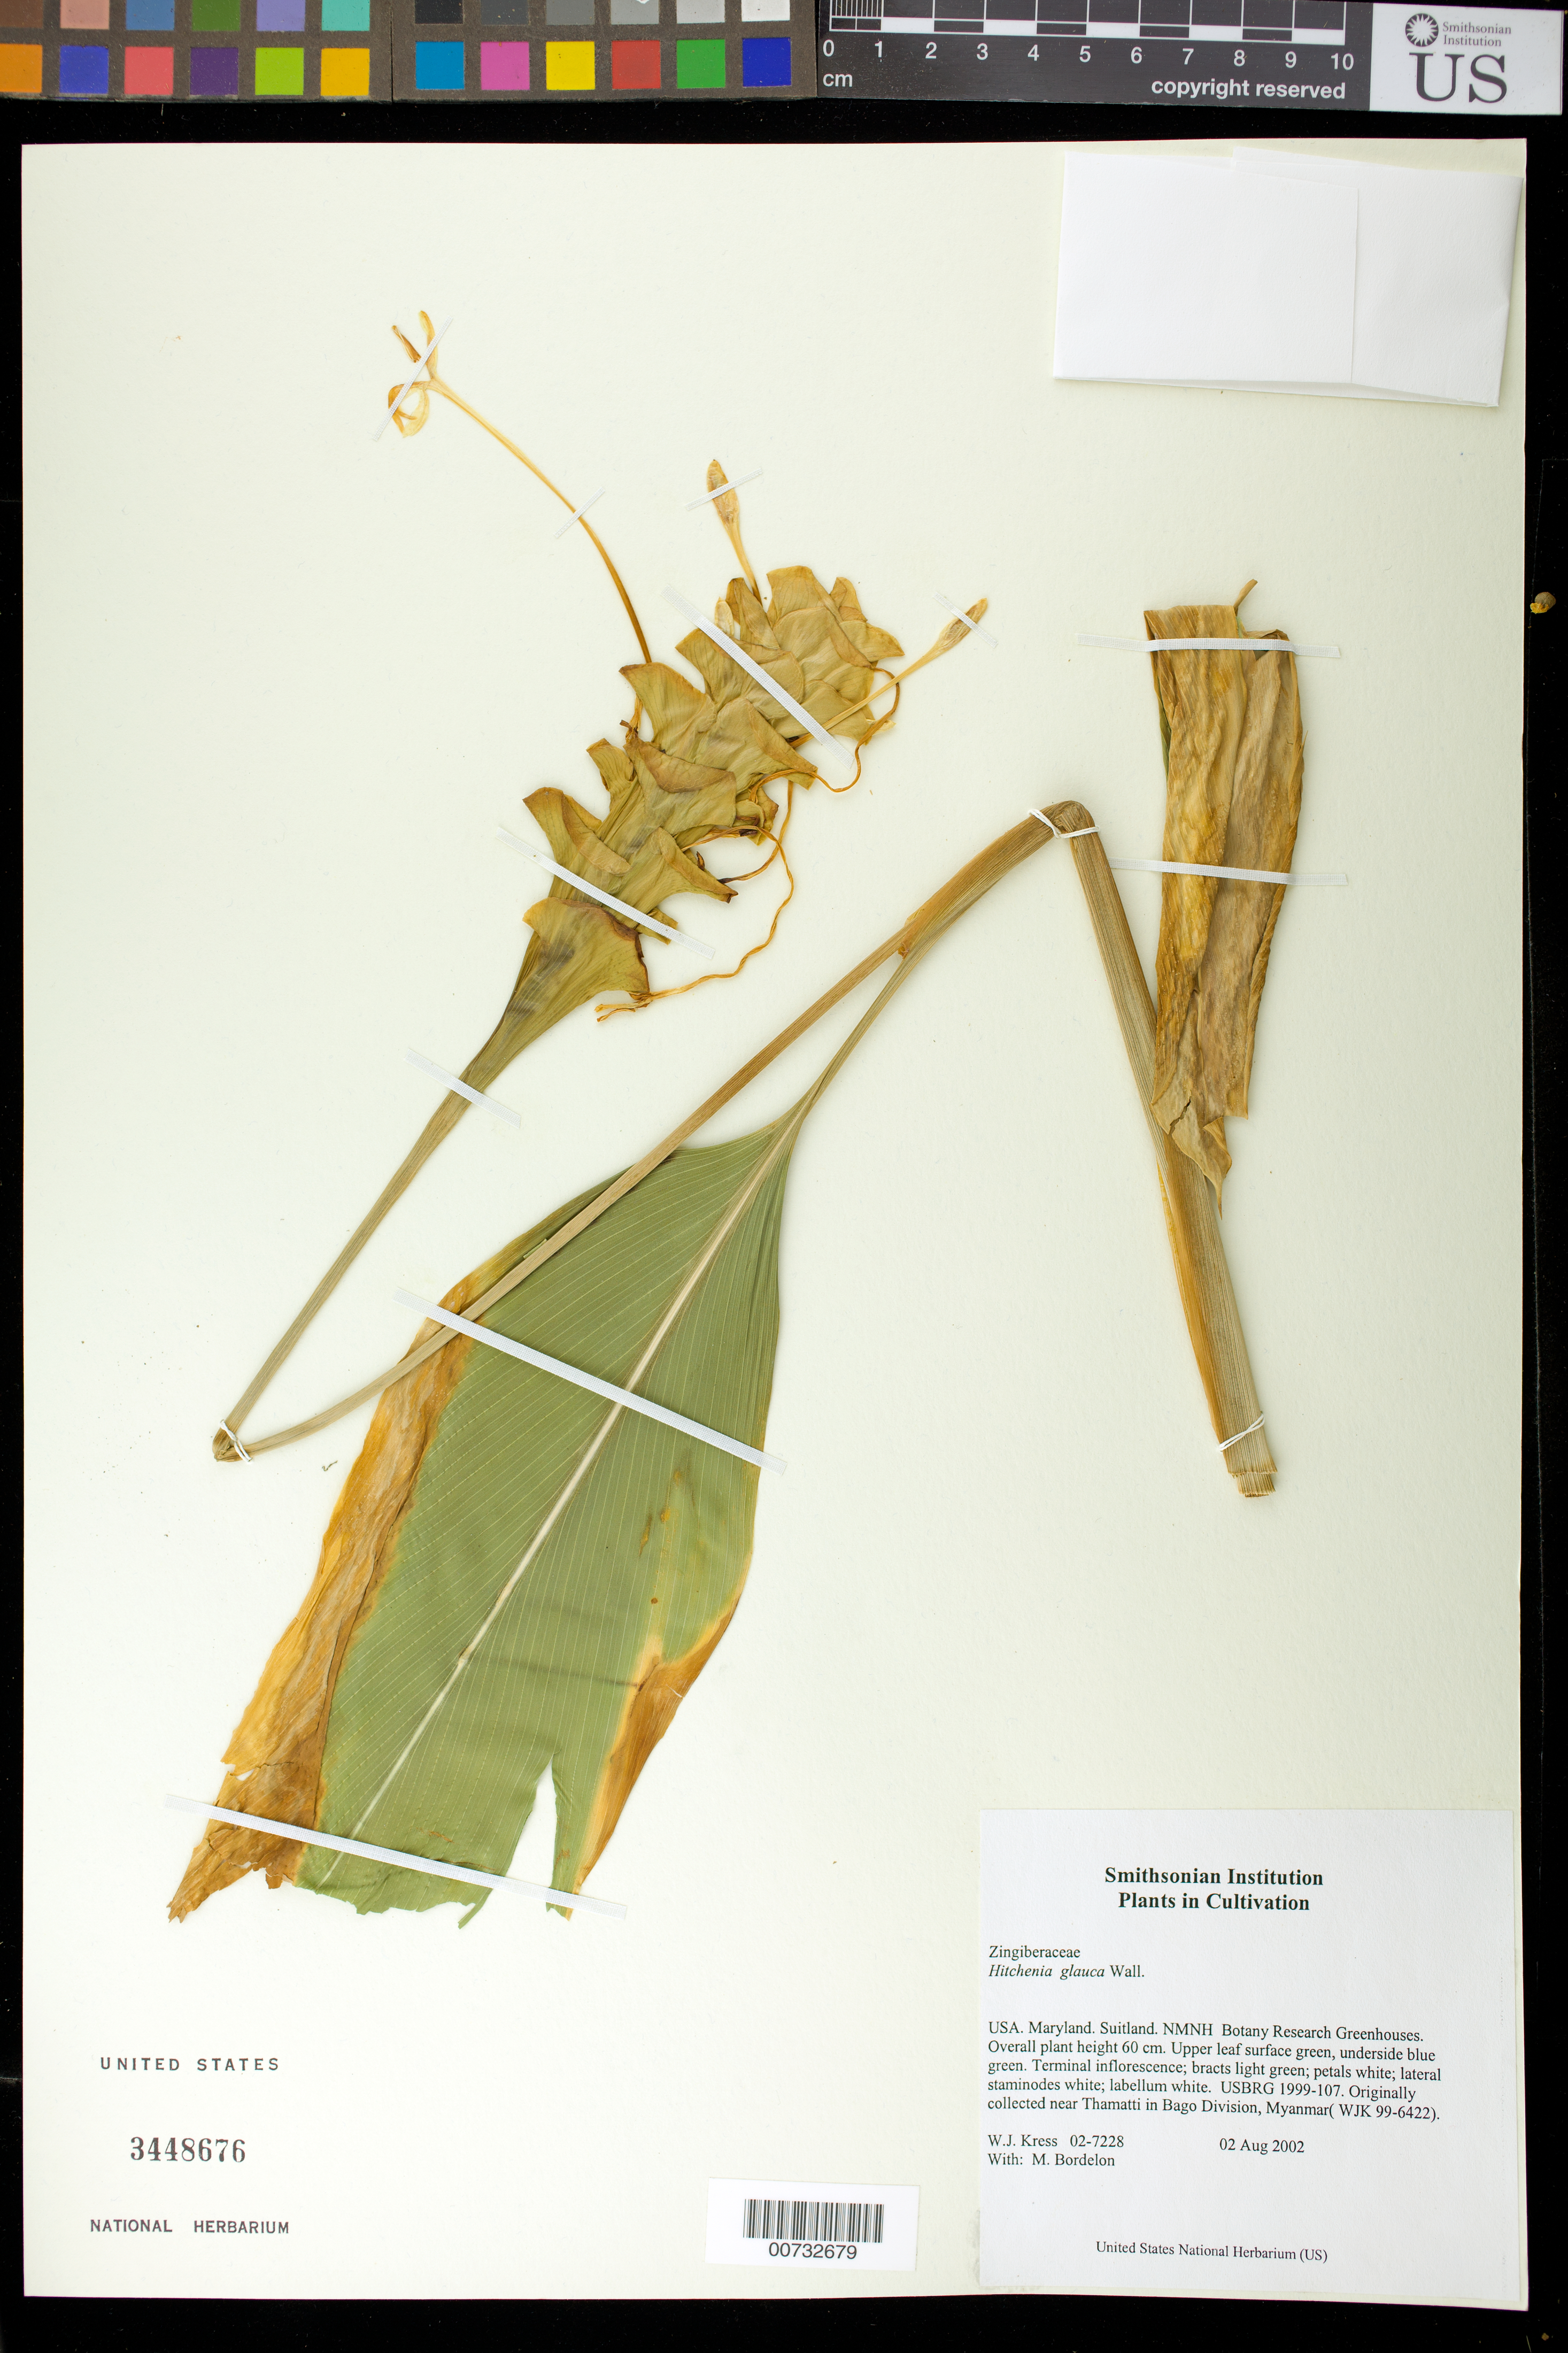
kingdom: Plantae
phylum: Tracheophyta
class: Liliopsida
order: Zingiberales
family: Zingiberaceae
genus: Curcuma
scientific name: Curcuma glauca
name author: (Wall.) Škornick.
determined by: Strong, M. T., (US), Smithsonian Institution - National Museum of Natural History (UNITED STATES)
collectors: W. J. Kress & M. Bordelon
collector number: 02-7228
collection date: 2002-08-02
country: United States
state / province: Maryland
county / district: Prince George's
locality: NMNH Botany Research Greenhouses. Suitland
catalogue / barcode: US 3448676